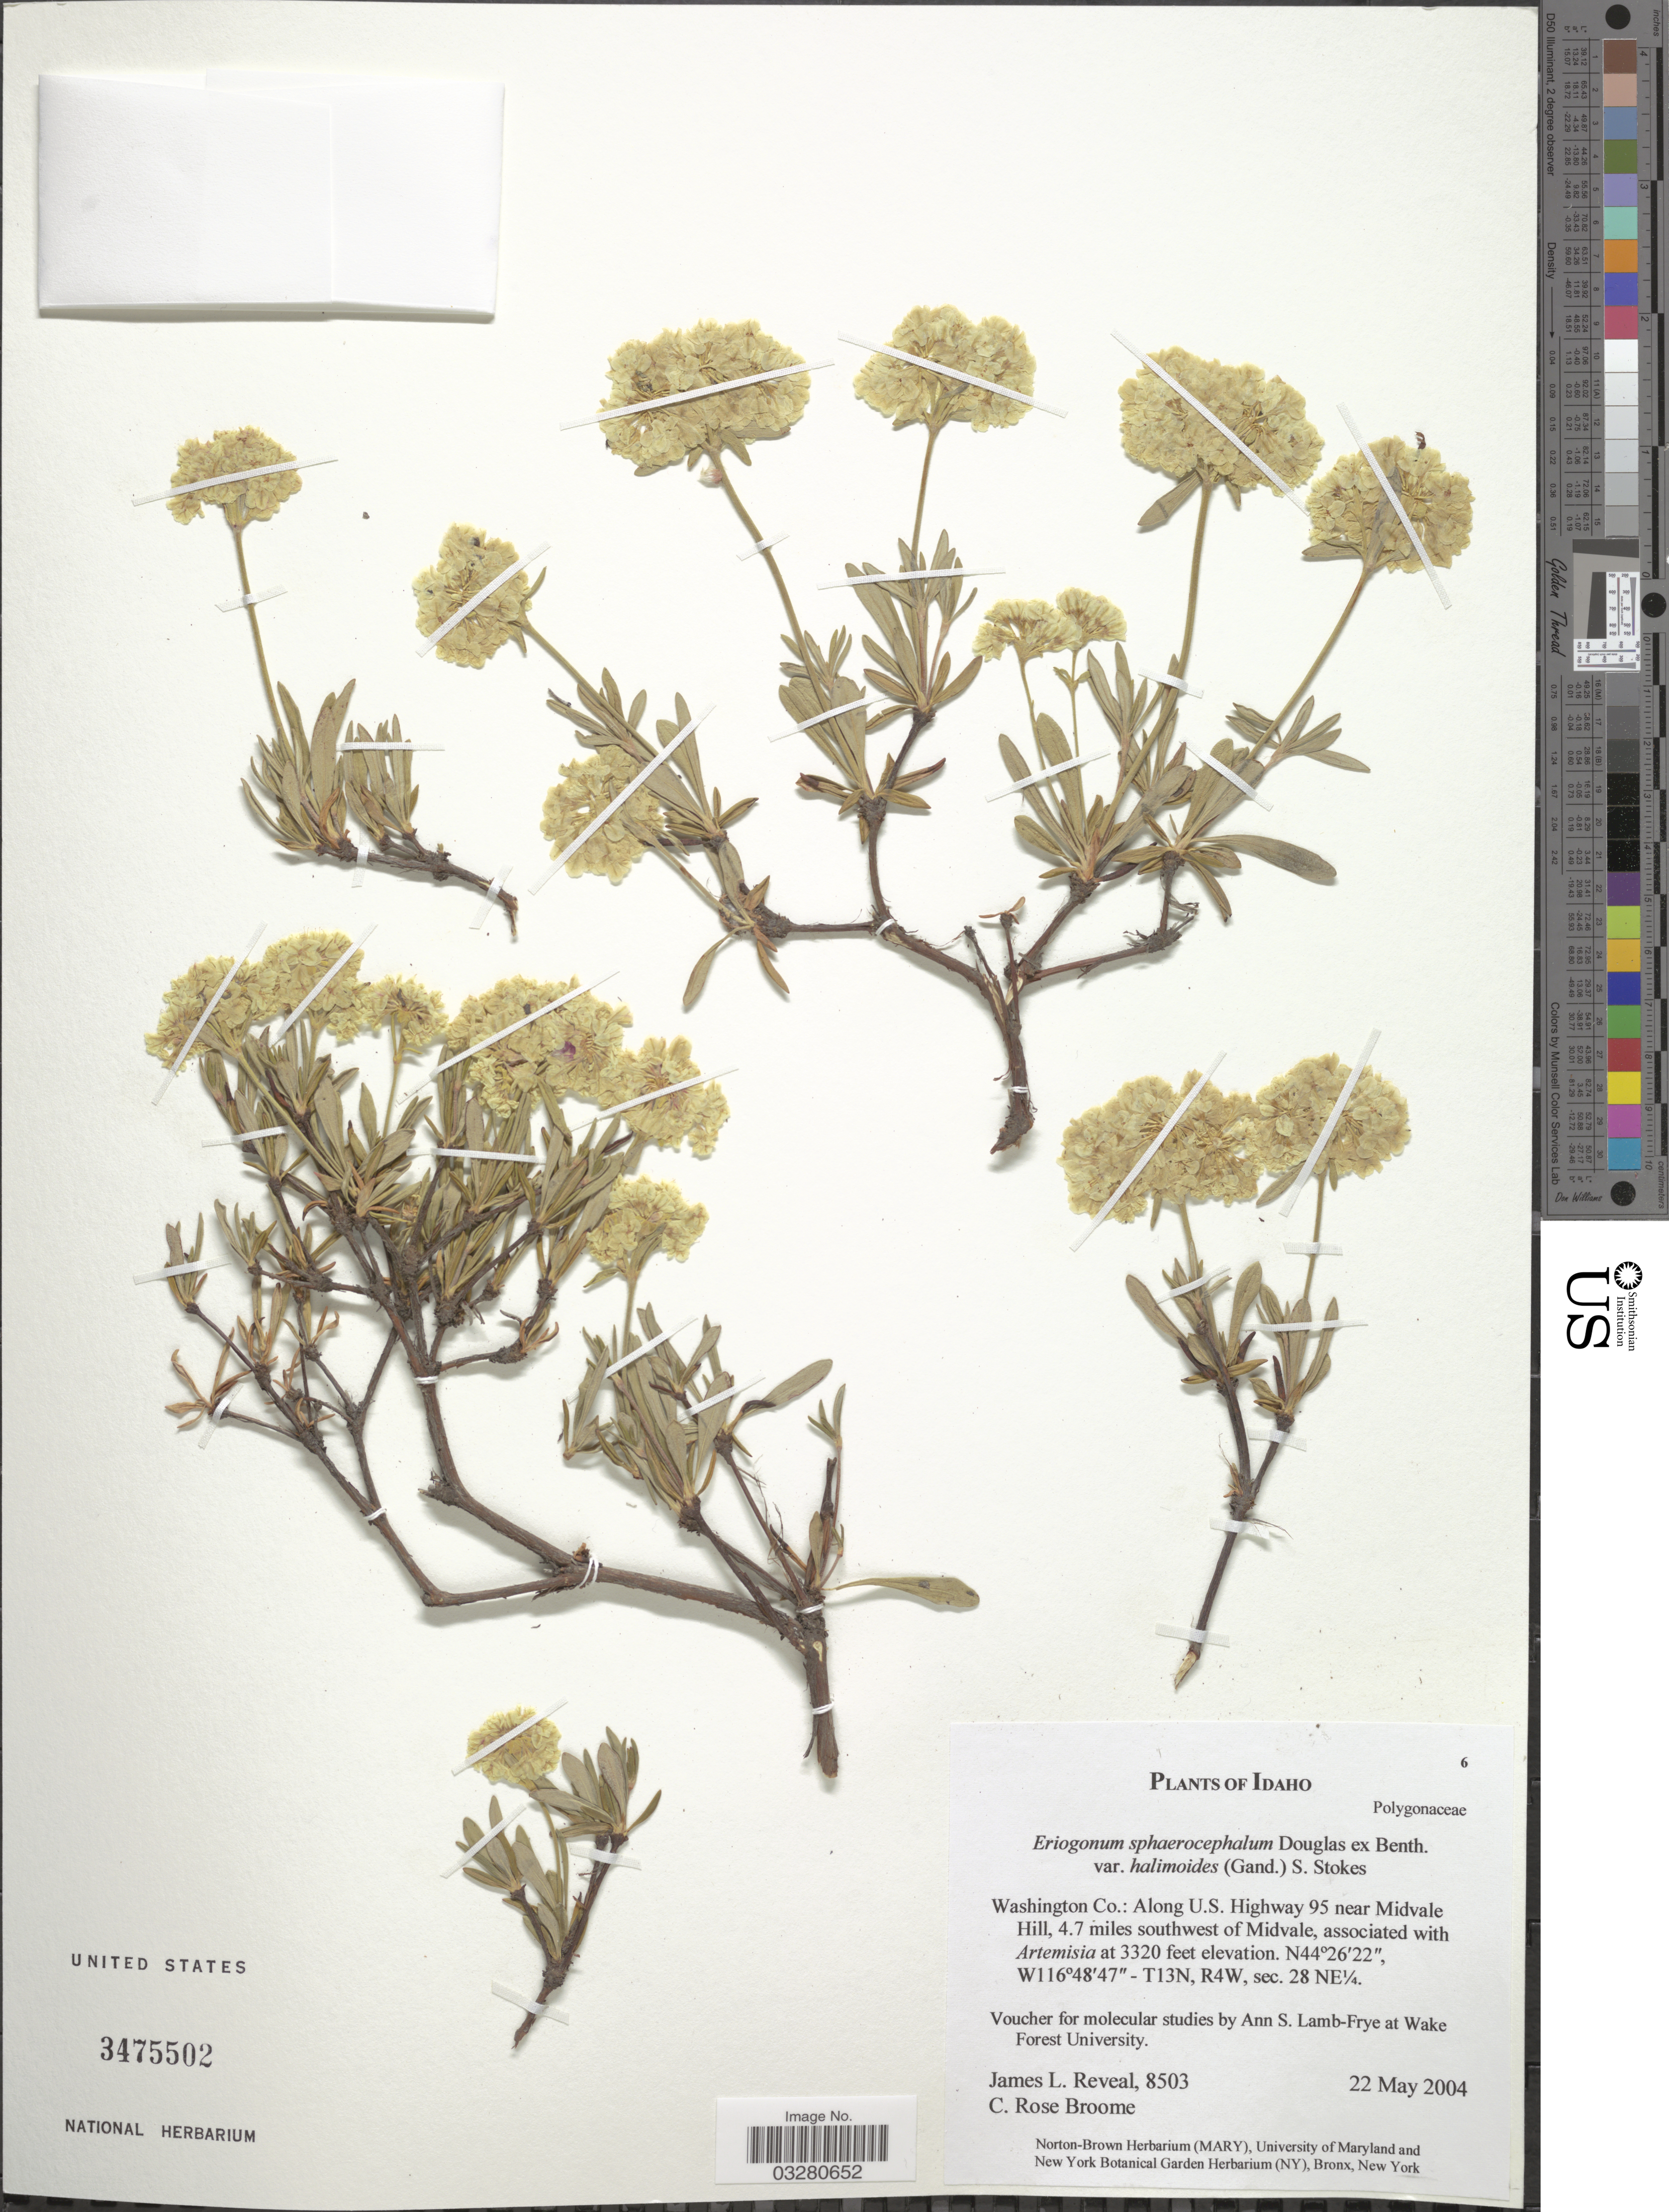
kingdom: Plantae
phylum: Tracheophyta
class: Magnoliopsida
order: Caryophyllales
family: Polygonaceae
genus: Eriogonum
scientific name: Eriogonum sphaerocephalum var. halimioides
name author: (Gand.) S. Stokes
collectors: J. L. Reveal & C. R. Broome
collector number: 8503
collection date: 2004-05-22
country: United States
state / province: Idaho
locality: Washington Co.: Along U.S. Highway 95 near Midvale Hill, 4.7 miles southwest of Midvale. T13N, R4W, sec. 28 NE¼.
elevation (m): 1012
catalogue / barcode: US 3475502